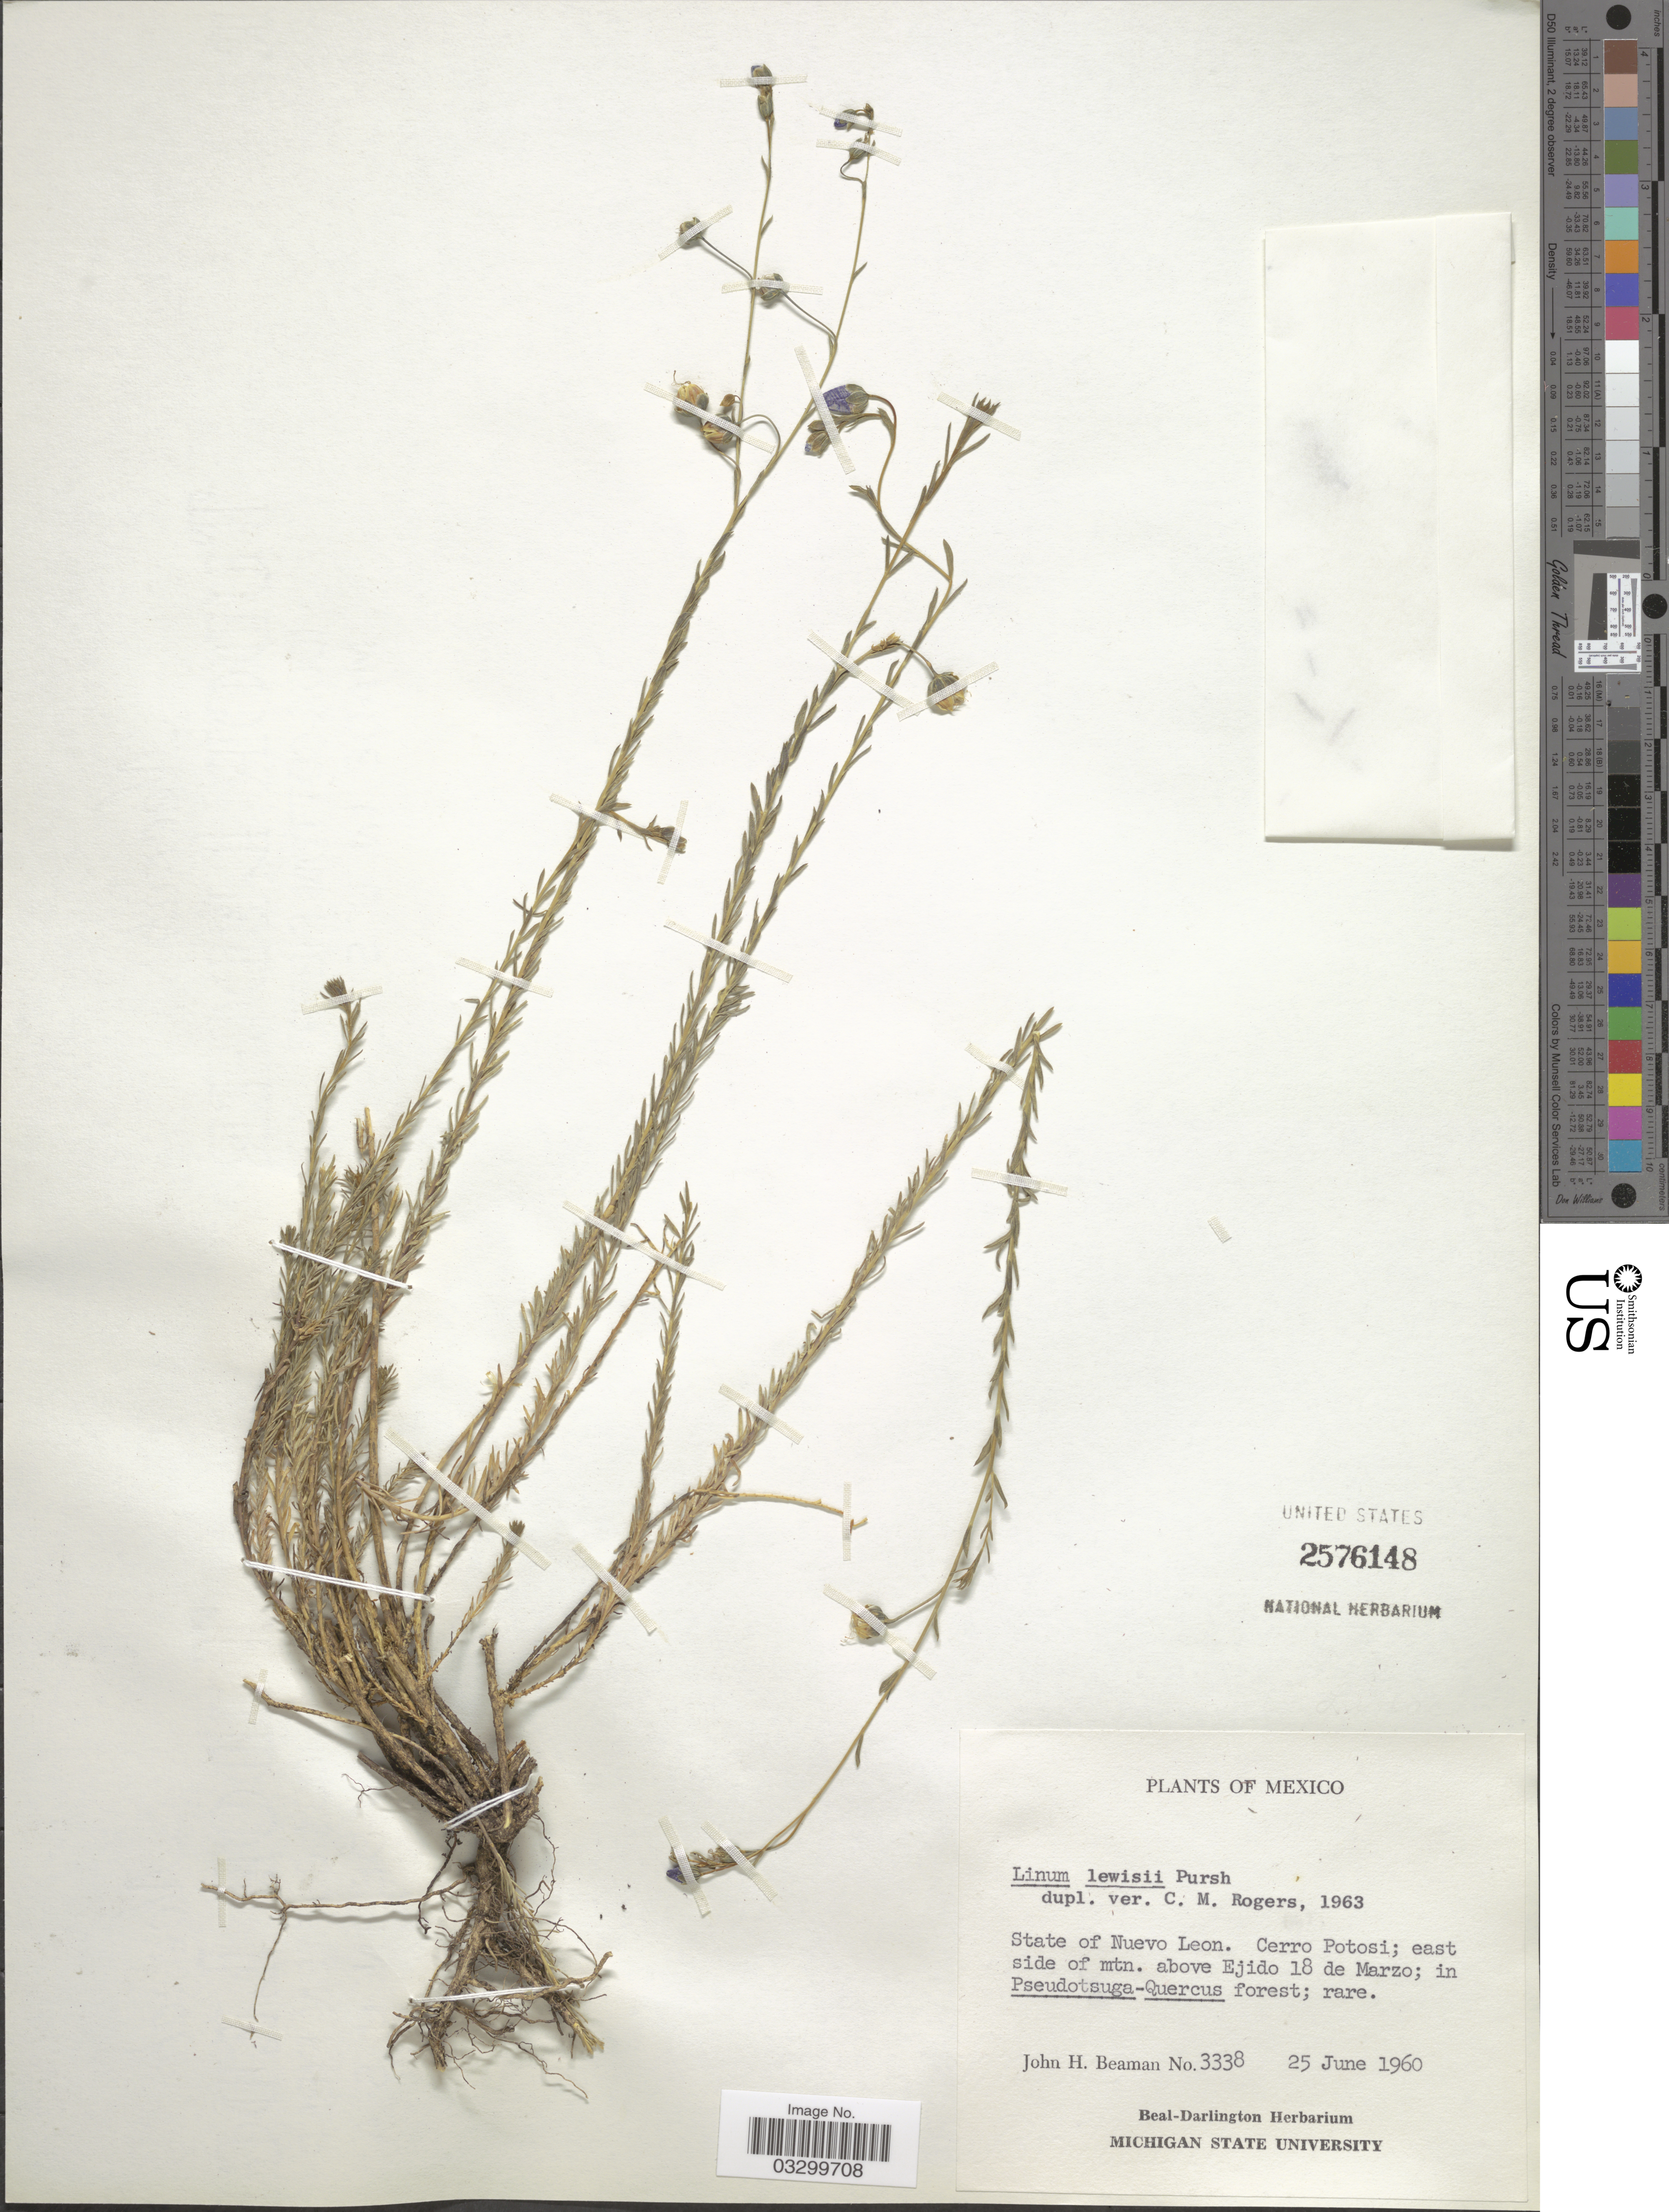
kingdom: Plantae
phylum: Tracheophyta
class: Magnoliopsida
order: Malpighiales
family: Linaceae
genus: Linum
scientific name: Linum lewisii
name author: Pursh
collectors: J. H. Beaman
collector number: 3338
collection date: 1960-06-25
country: Mexico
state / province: Nuevo León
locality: Cerro Potosi; east side of mtn. above Ejido 18 de Marzo.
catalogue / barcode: US 2576148